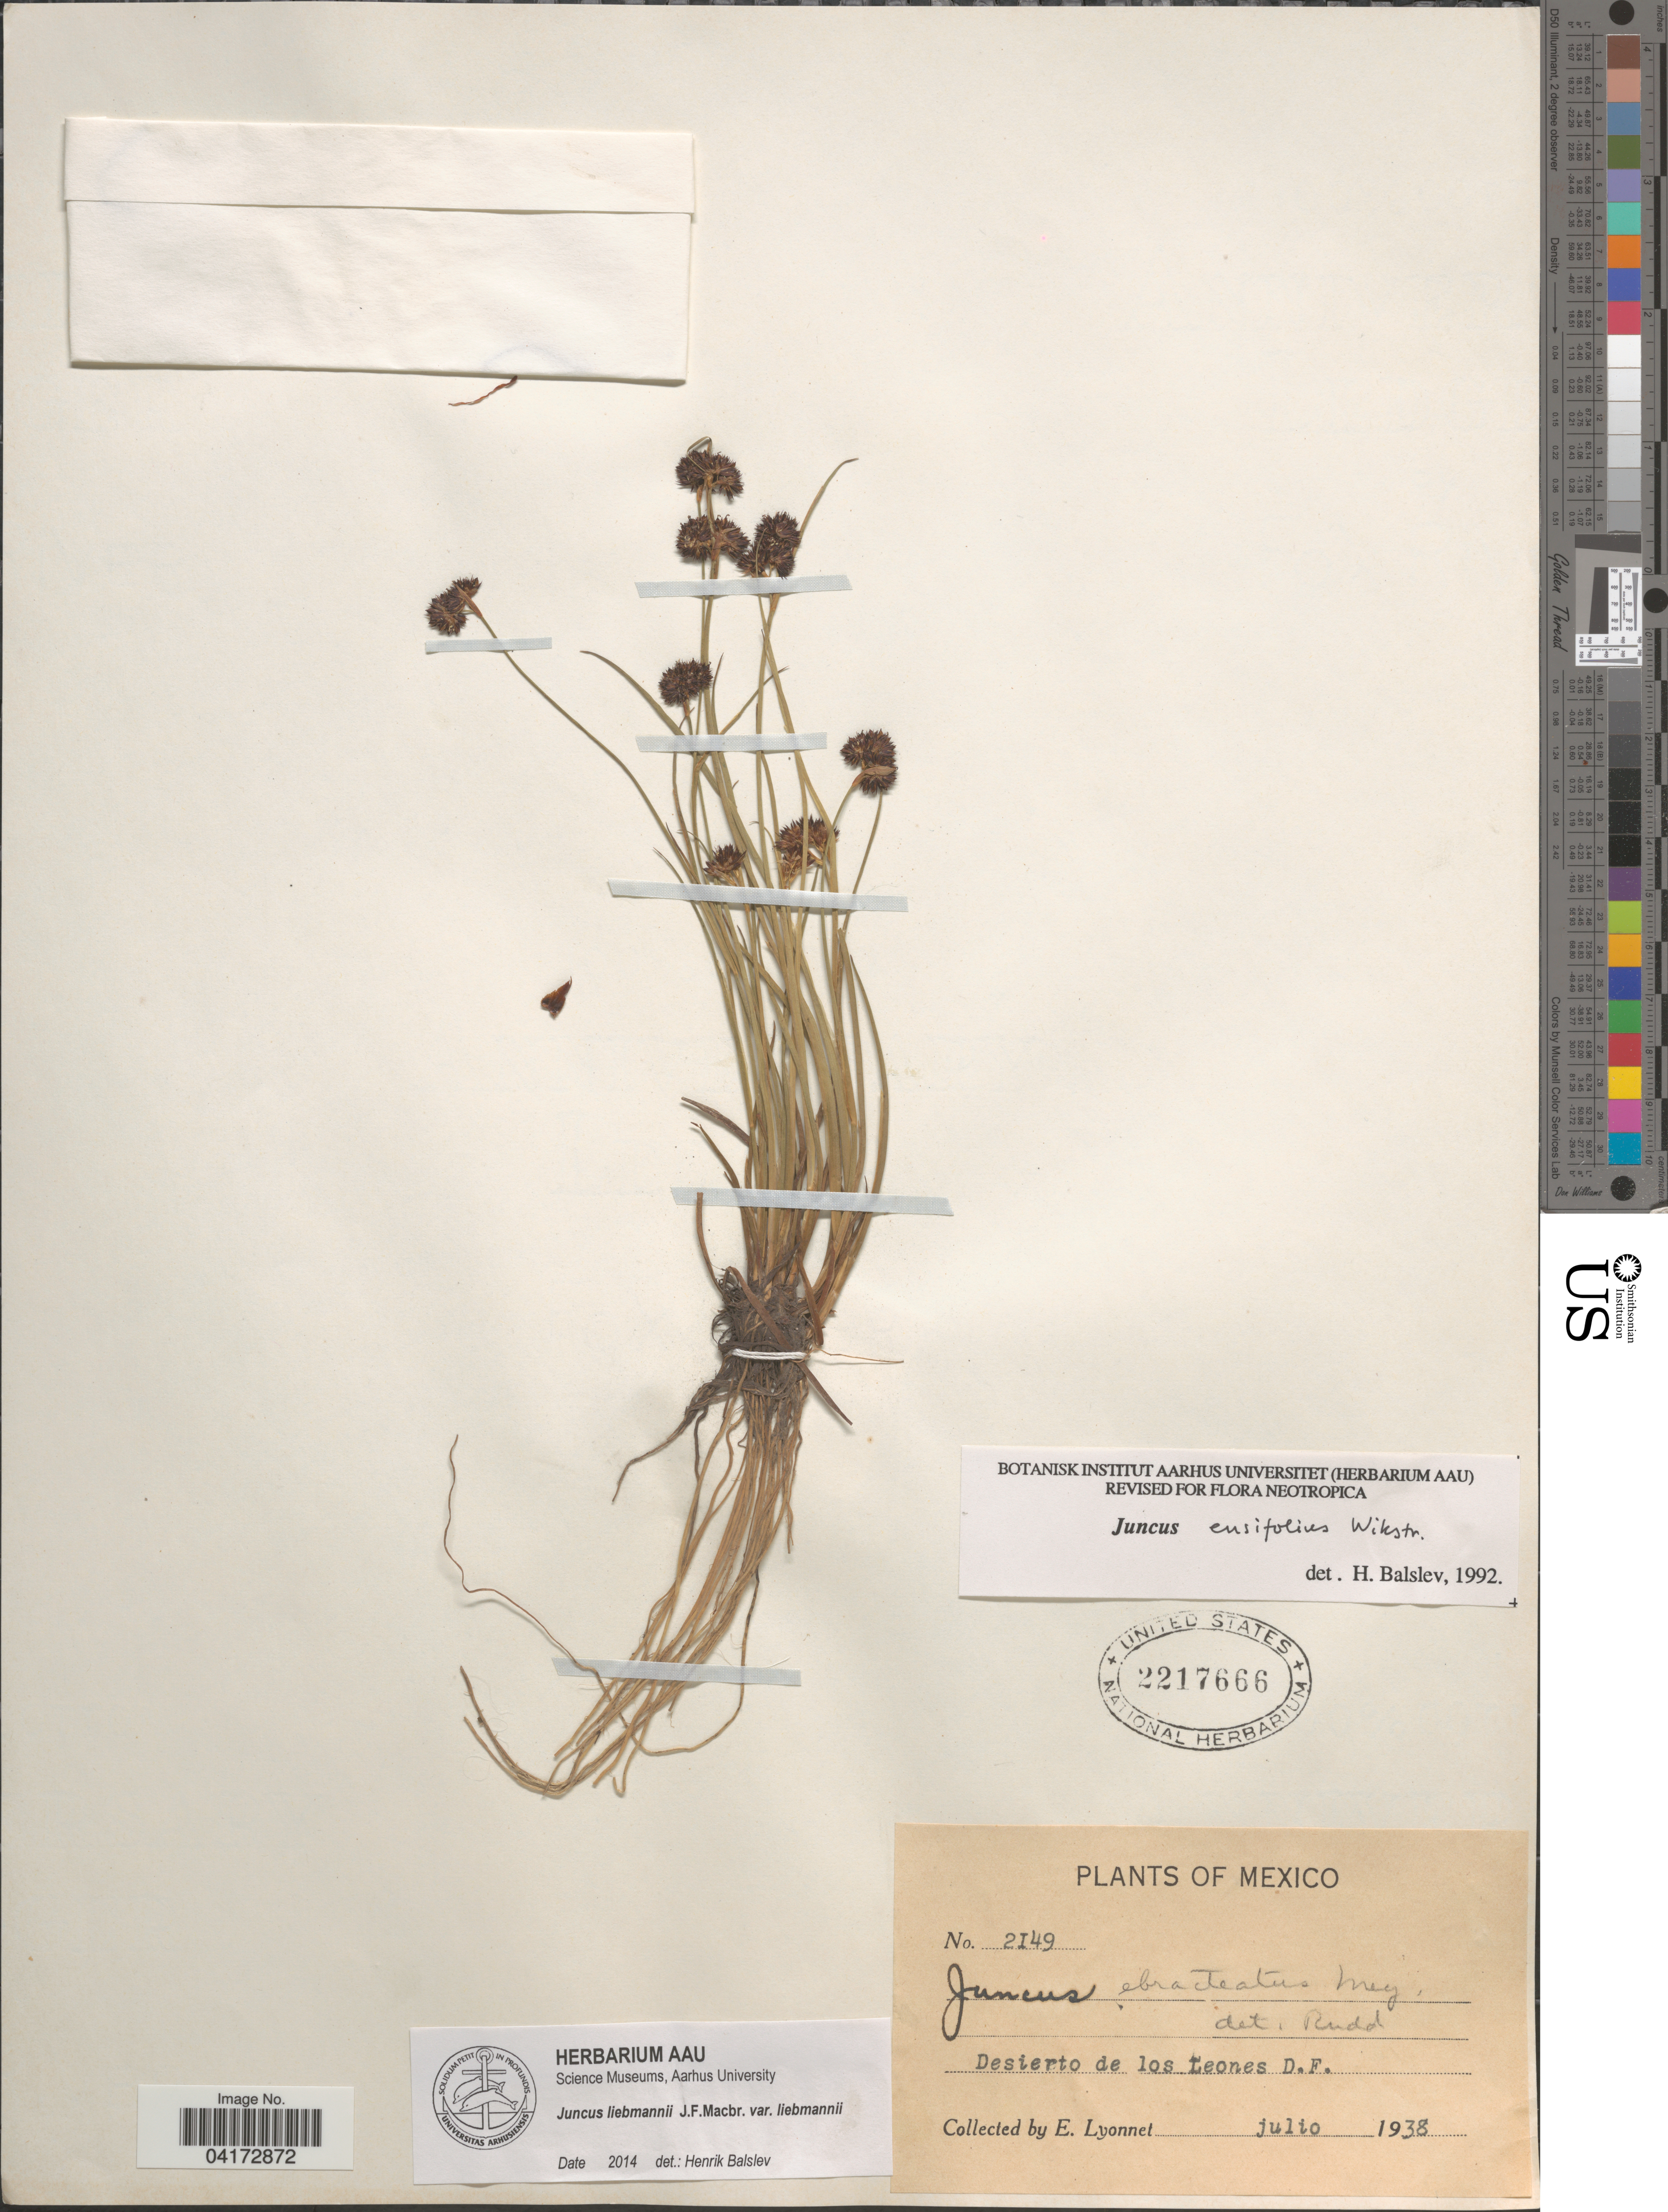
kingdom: Plantae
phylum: Tracheophyta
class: Liliopsida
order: Poales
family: Juncaceae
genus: Juncus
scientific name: Juncus liebmannii var. liebmannii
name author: J.F. Macbr.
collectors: E. Lyonnet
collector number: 2149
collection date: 1938-07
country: Mexico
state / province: Distrito Federal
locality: Desierto de los Leones.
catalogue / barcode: US 2217666